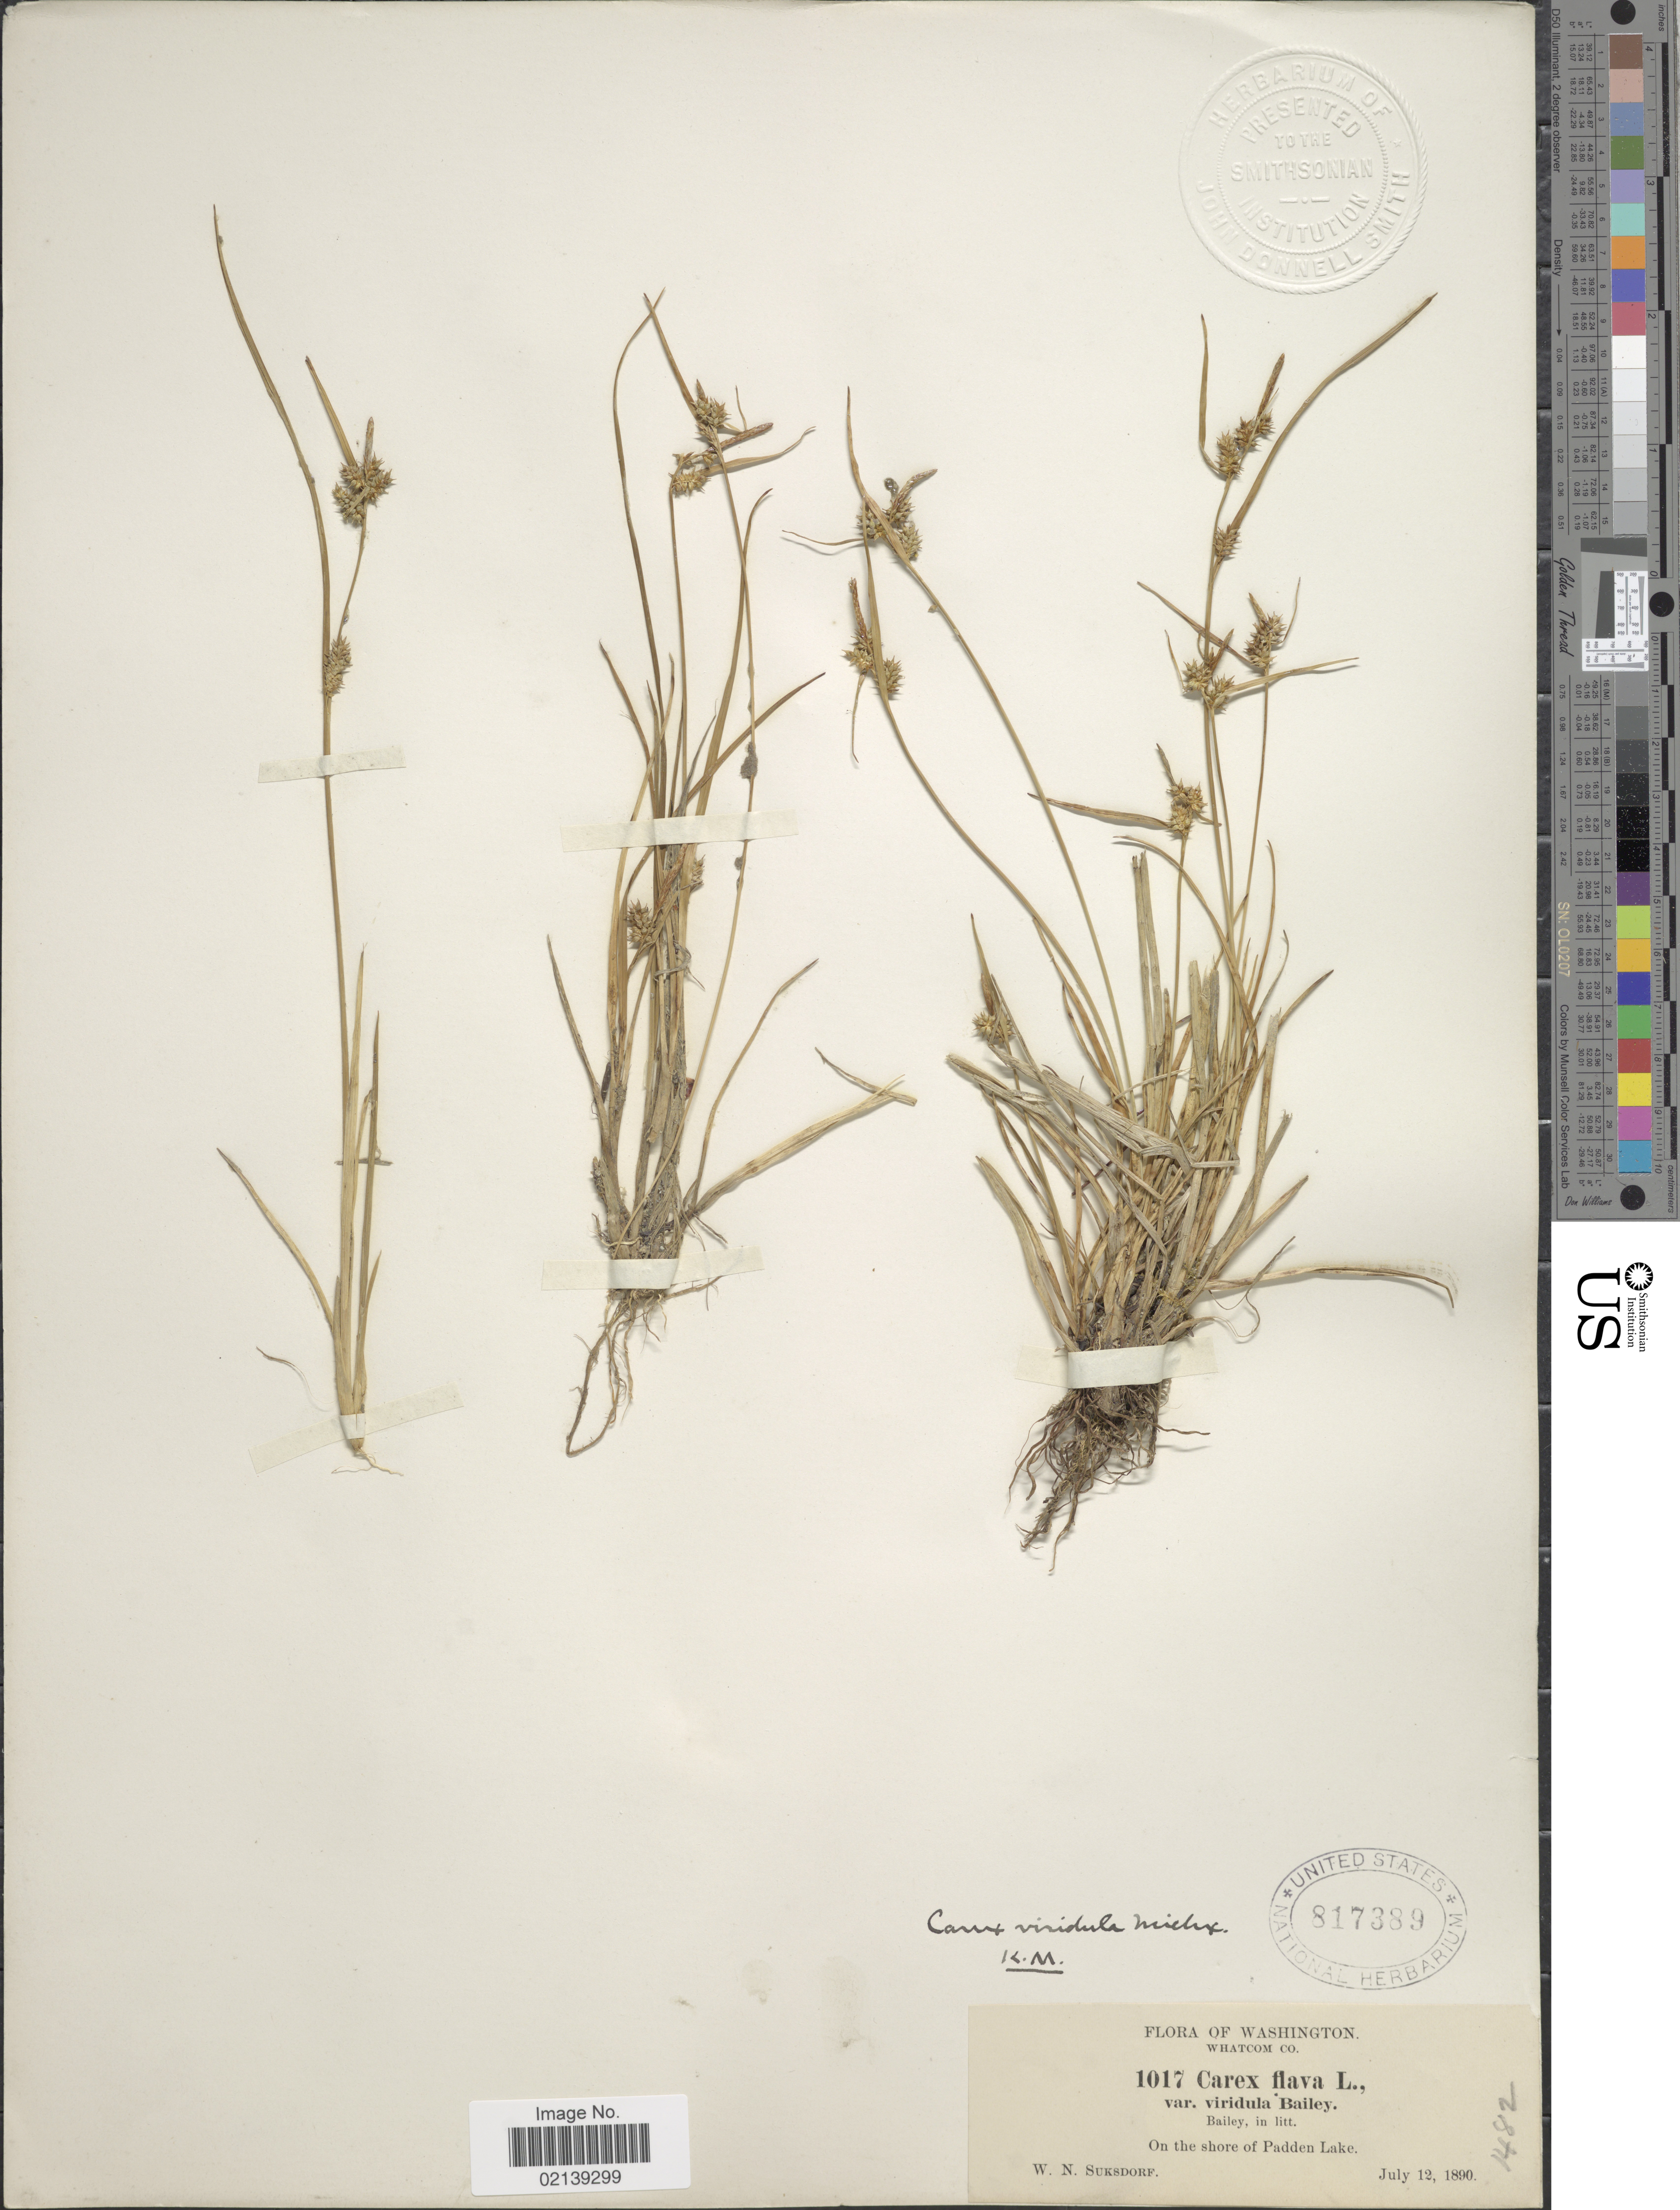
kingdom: Plantae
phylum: Tracheophyta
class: Liliopsida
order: Poales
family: Cyperaceae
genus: Carex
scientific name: Carex oederi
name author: Retz.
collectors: W. N. Suksdorf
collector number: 1017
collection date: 1890-07-12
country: United States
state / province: Washington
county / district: Whatcom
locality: Whatcom Co., on the shore of Padden Lake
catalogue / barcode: US 817389